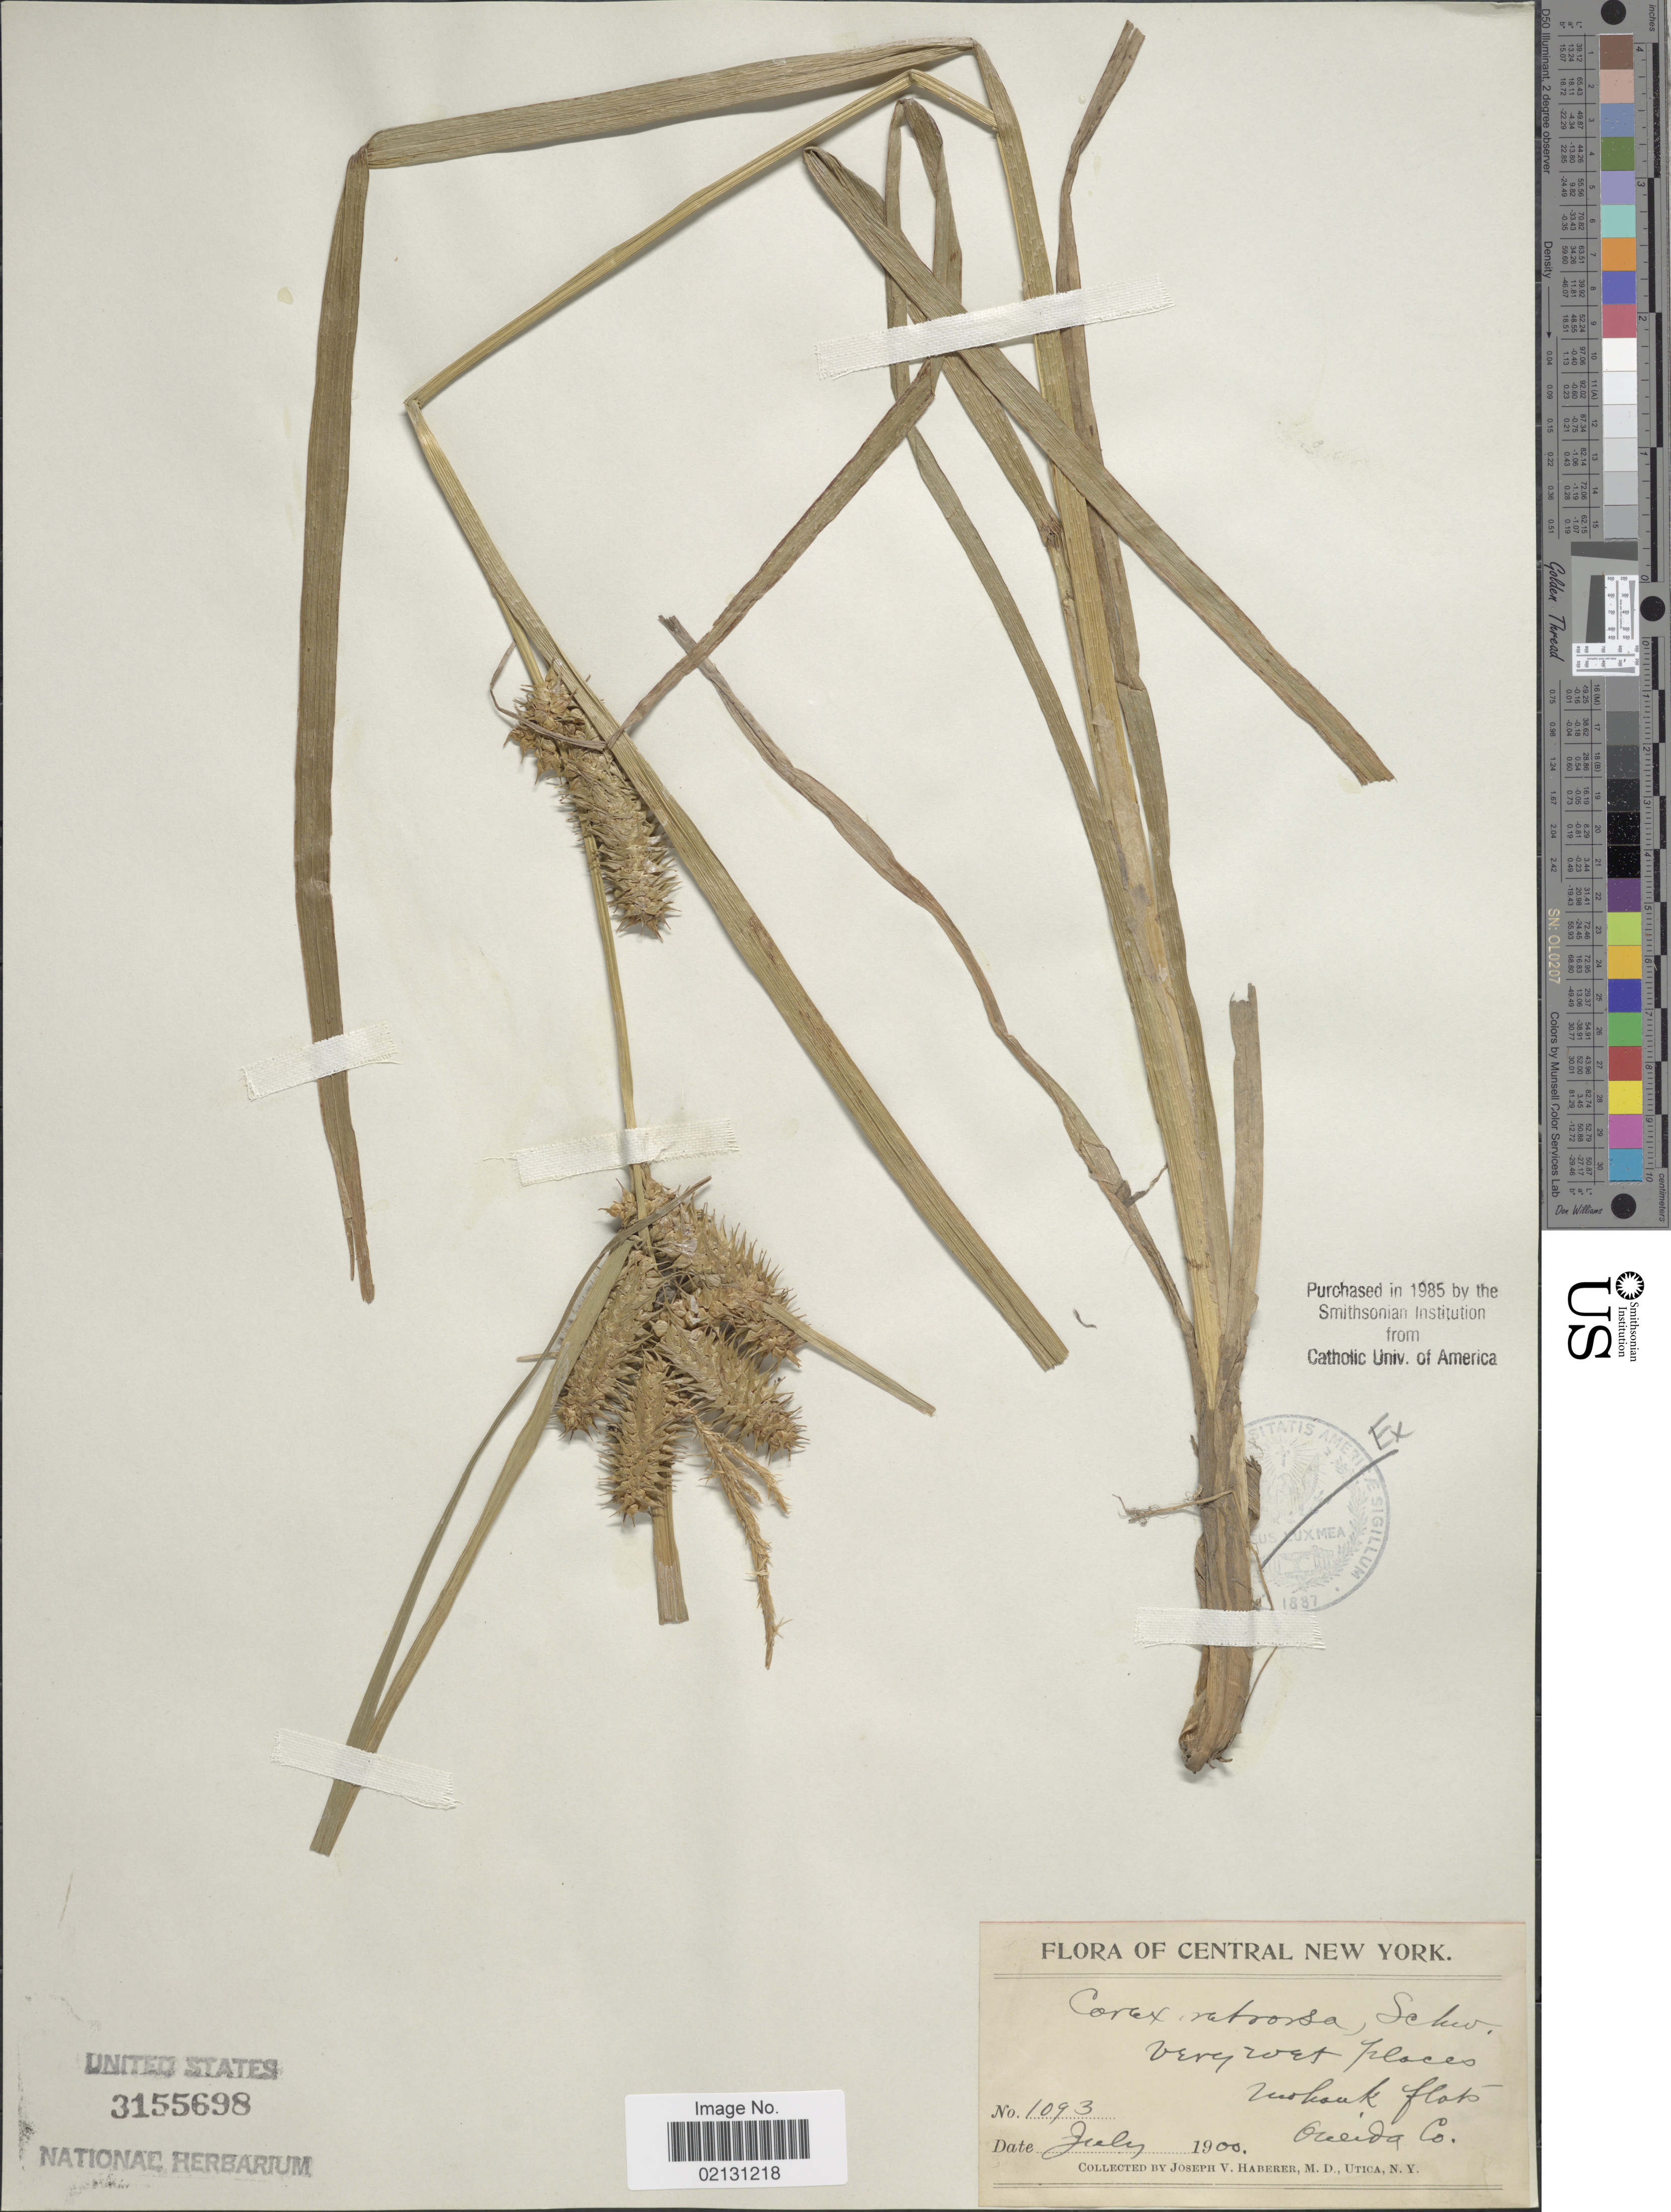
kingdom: Plantae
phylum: Tracheophyta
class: Liliopsida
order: Poales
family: Cyperaceae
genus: Carex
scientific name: Carex retrorsa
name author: Schwein.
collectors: J. V. Haberer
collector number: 1093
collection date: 1900-07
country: United States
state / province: New York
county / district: Oneida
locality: Central New York, Very wet places, Mohawk flats, Oneida Co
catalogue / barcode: US 3155698